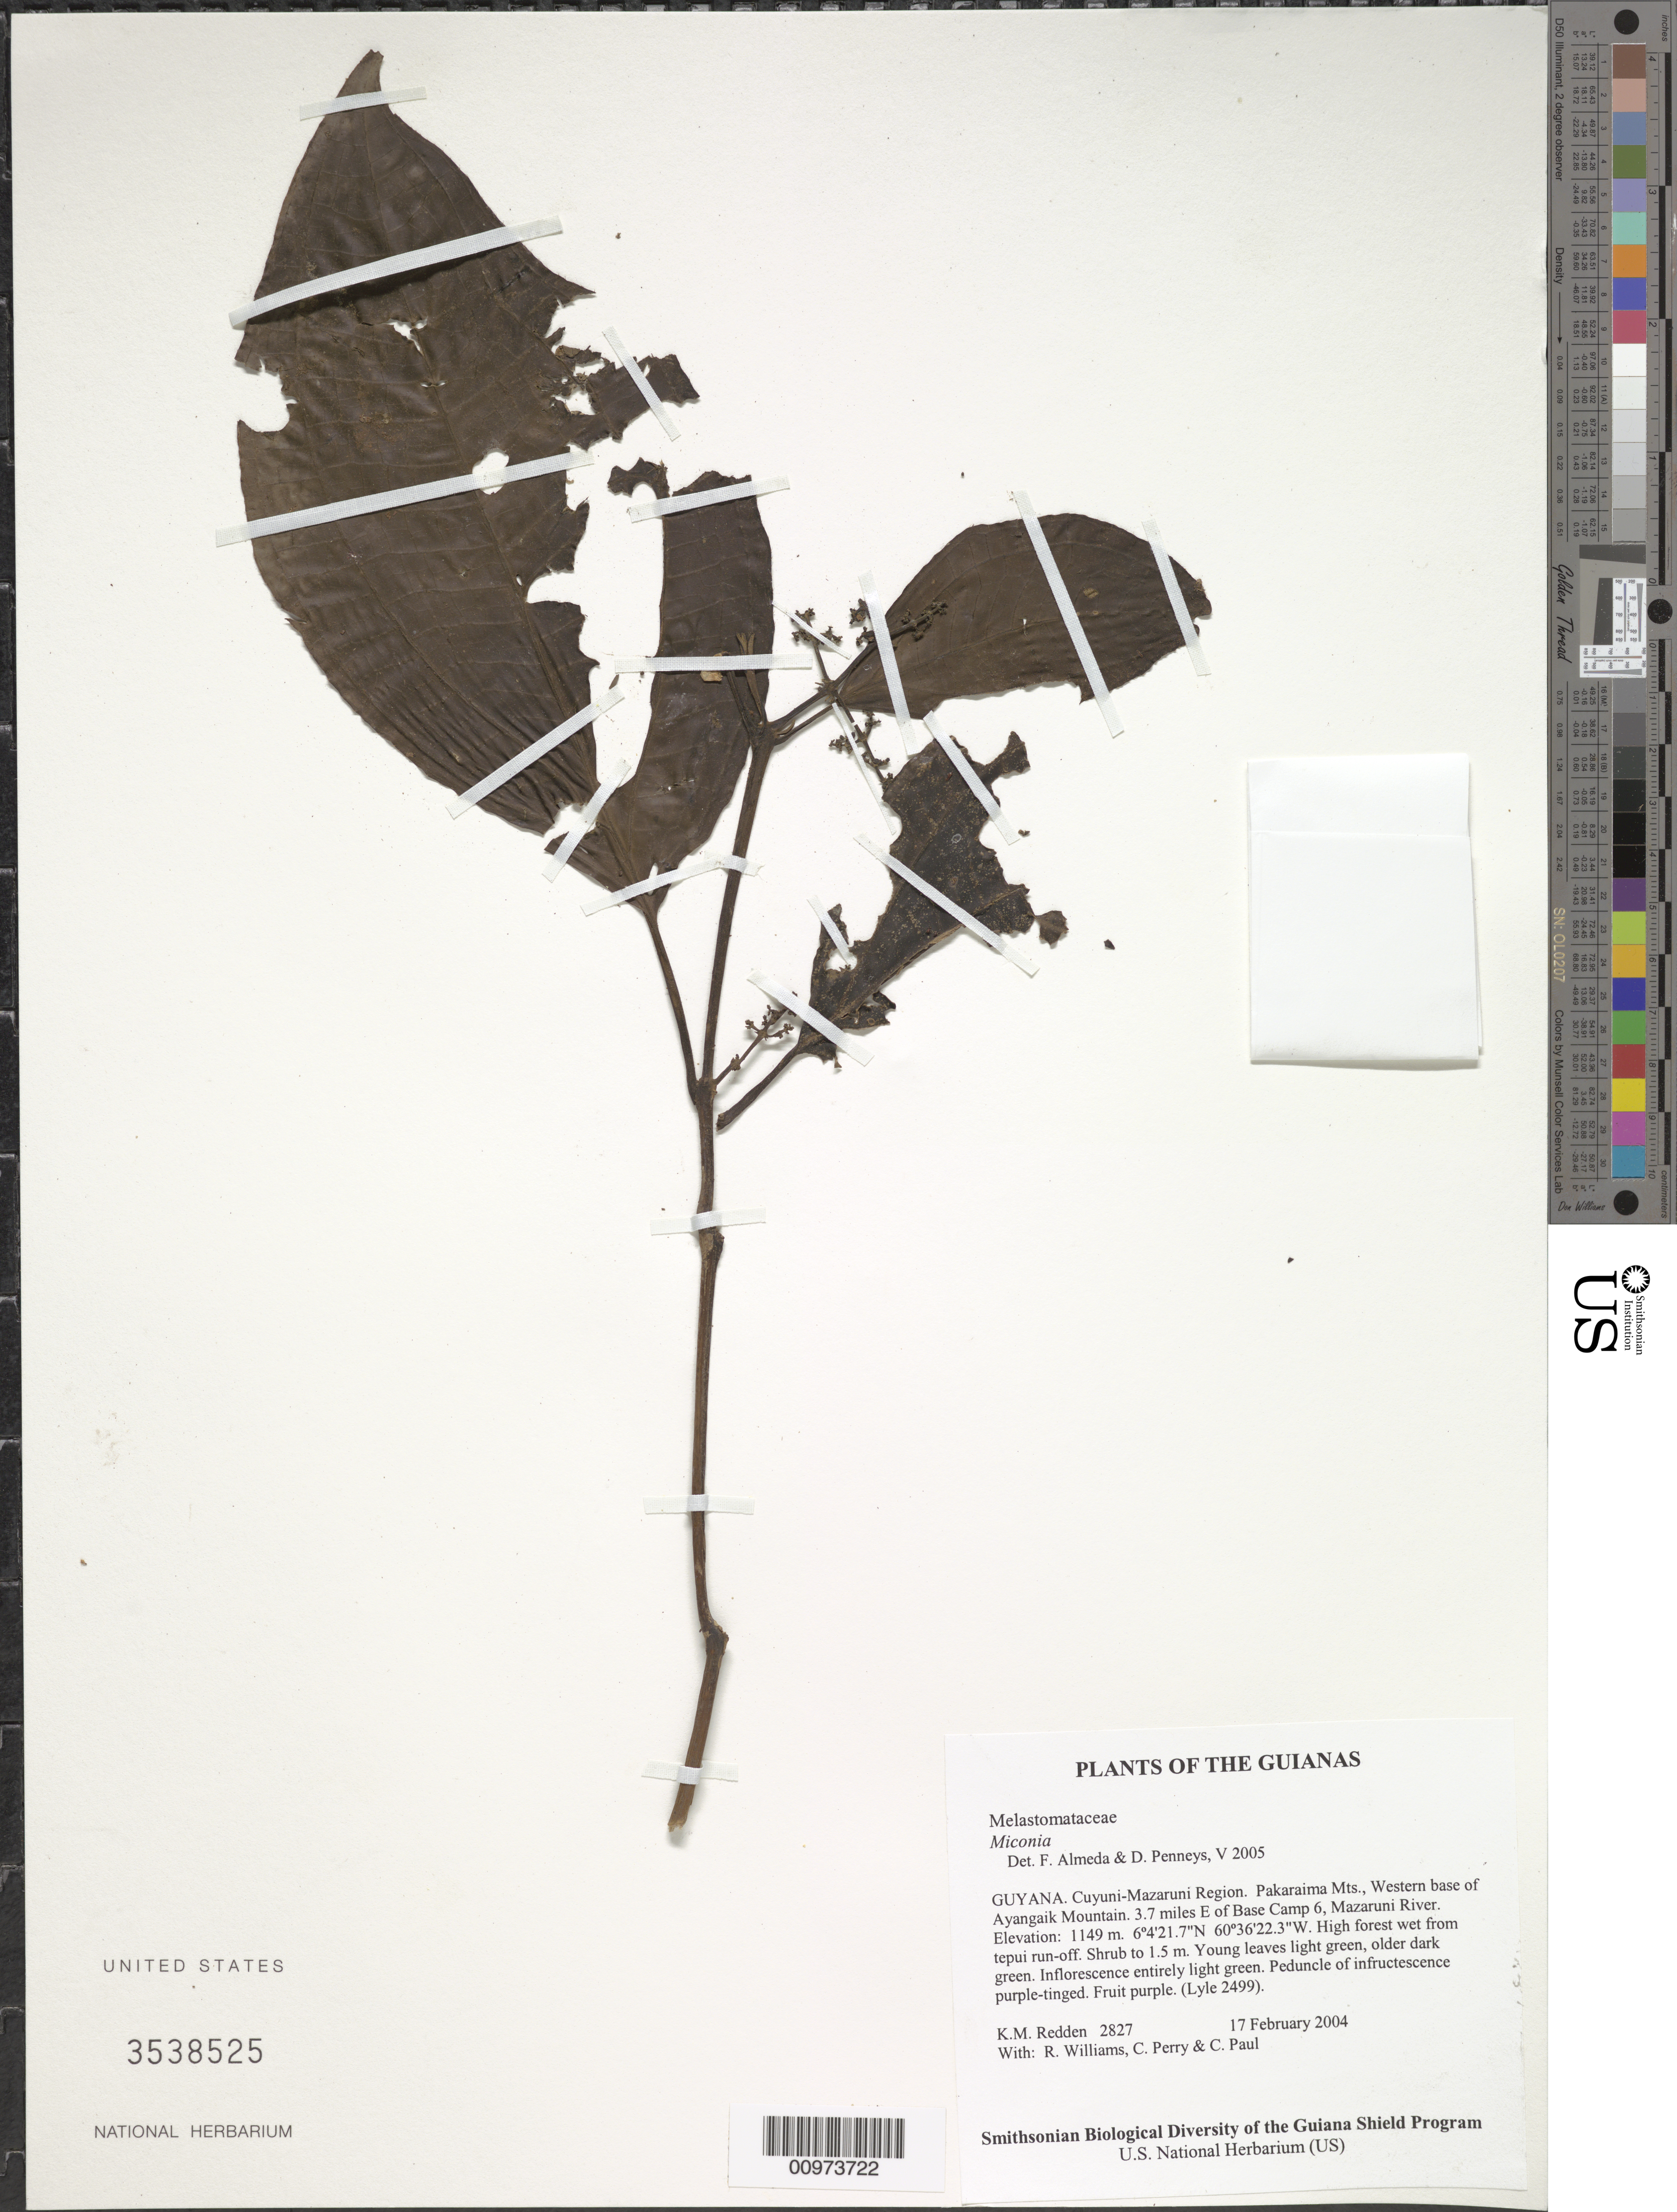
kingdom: Plantae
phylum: Tracheophyta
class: Magnoliopsida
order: Myrtales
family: Melastomataceae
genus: Miconia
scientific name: Miconia sp.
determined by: Almeda, F.; Penneys, D. S.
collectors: K. M. Redden, R. Williams, C. Perry & C. Paul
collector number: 2827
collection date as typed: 17 February 2004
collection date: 2004-02-17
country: Guyana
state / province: Cuyuni-Mazaruni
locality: Pakaraima Mts., Western base of Ayangaik Mountain. 3.7 miles E of Base Camp 6, Mazaruni River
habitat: High forest wet from tepui run-off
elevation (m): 1149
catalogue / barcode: US 3538525